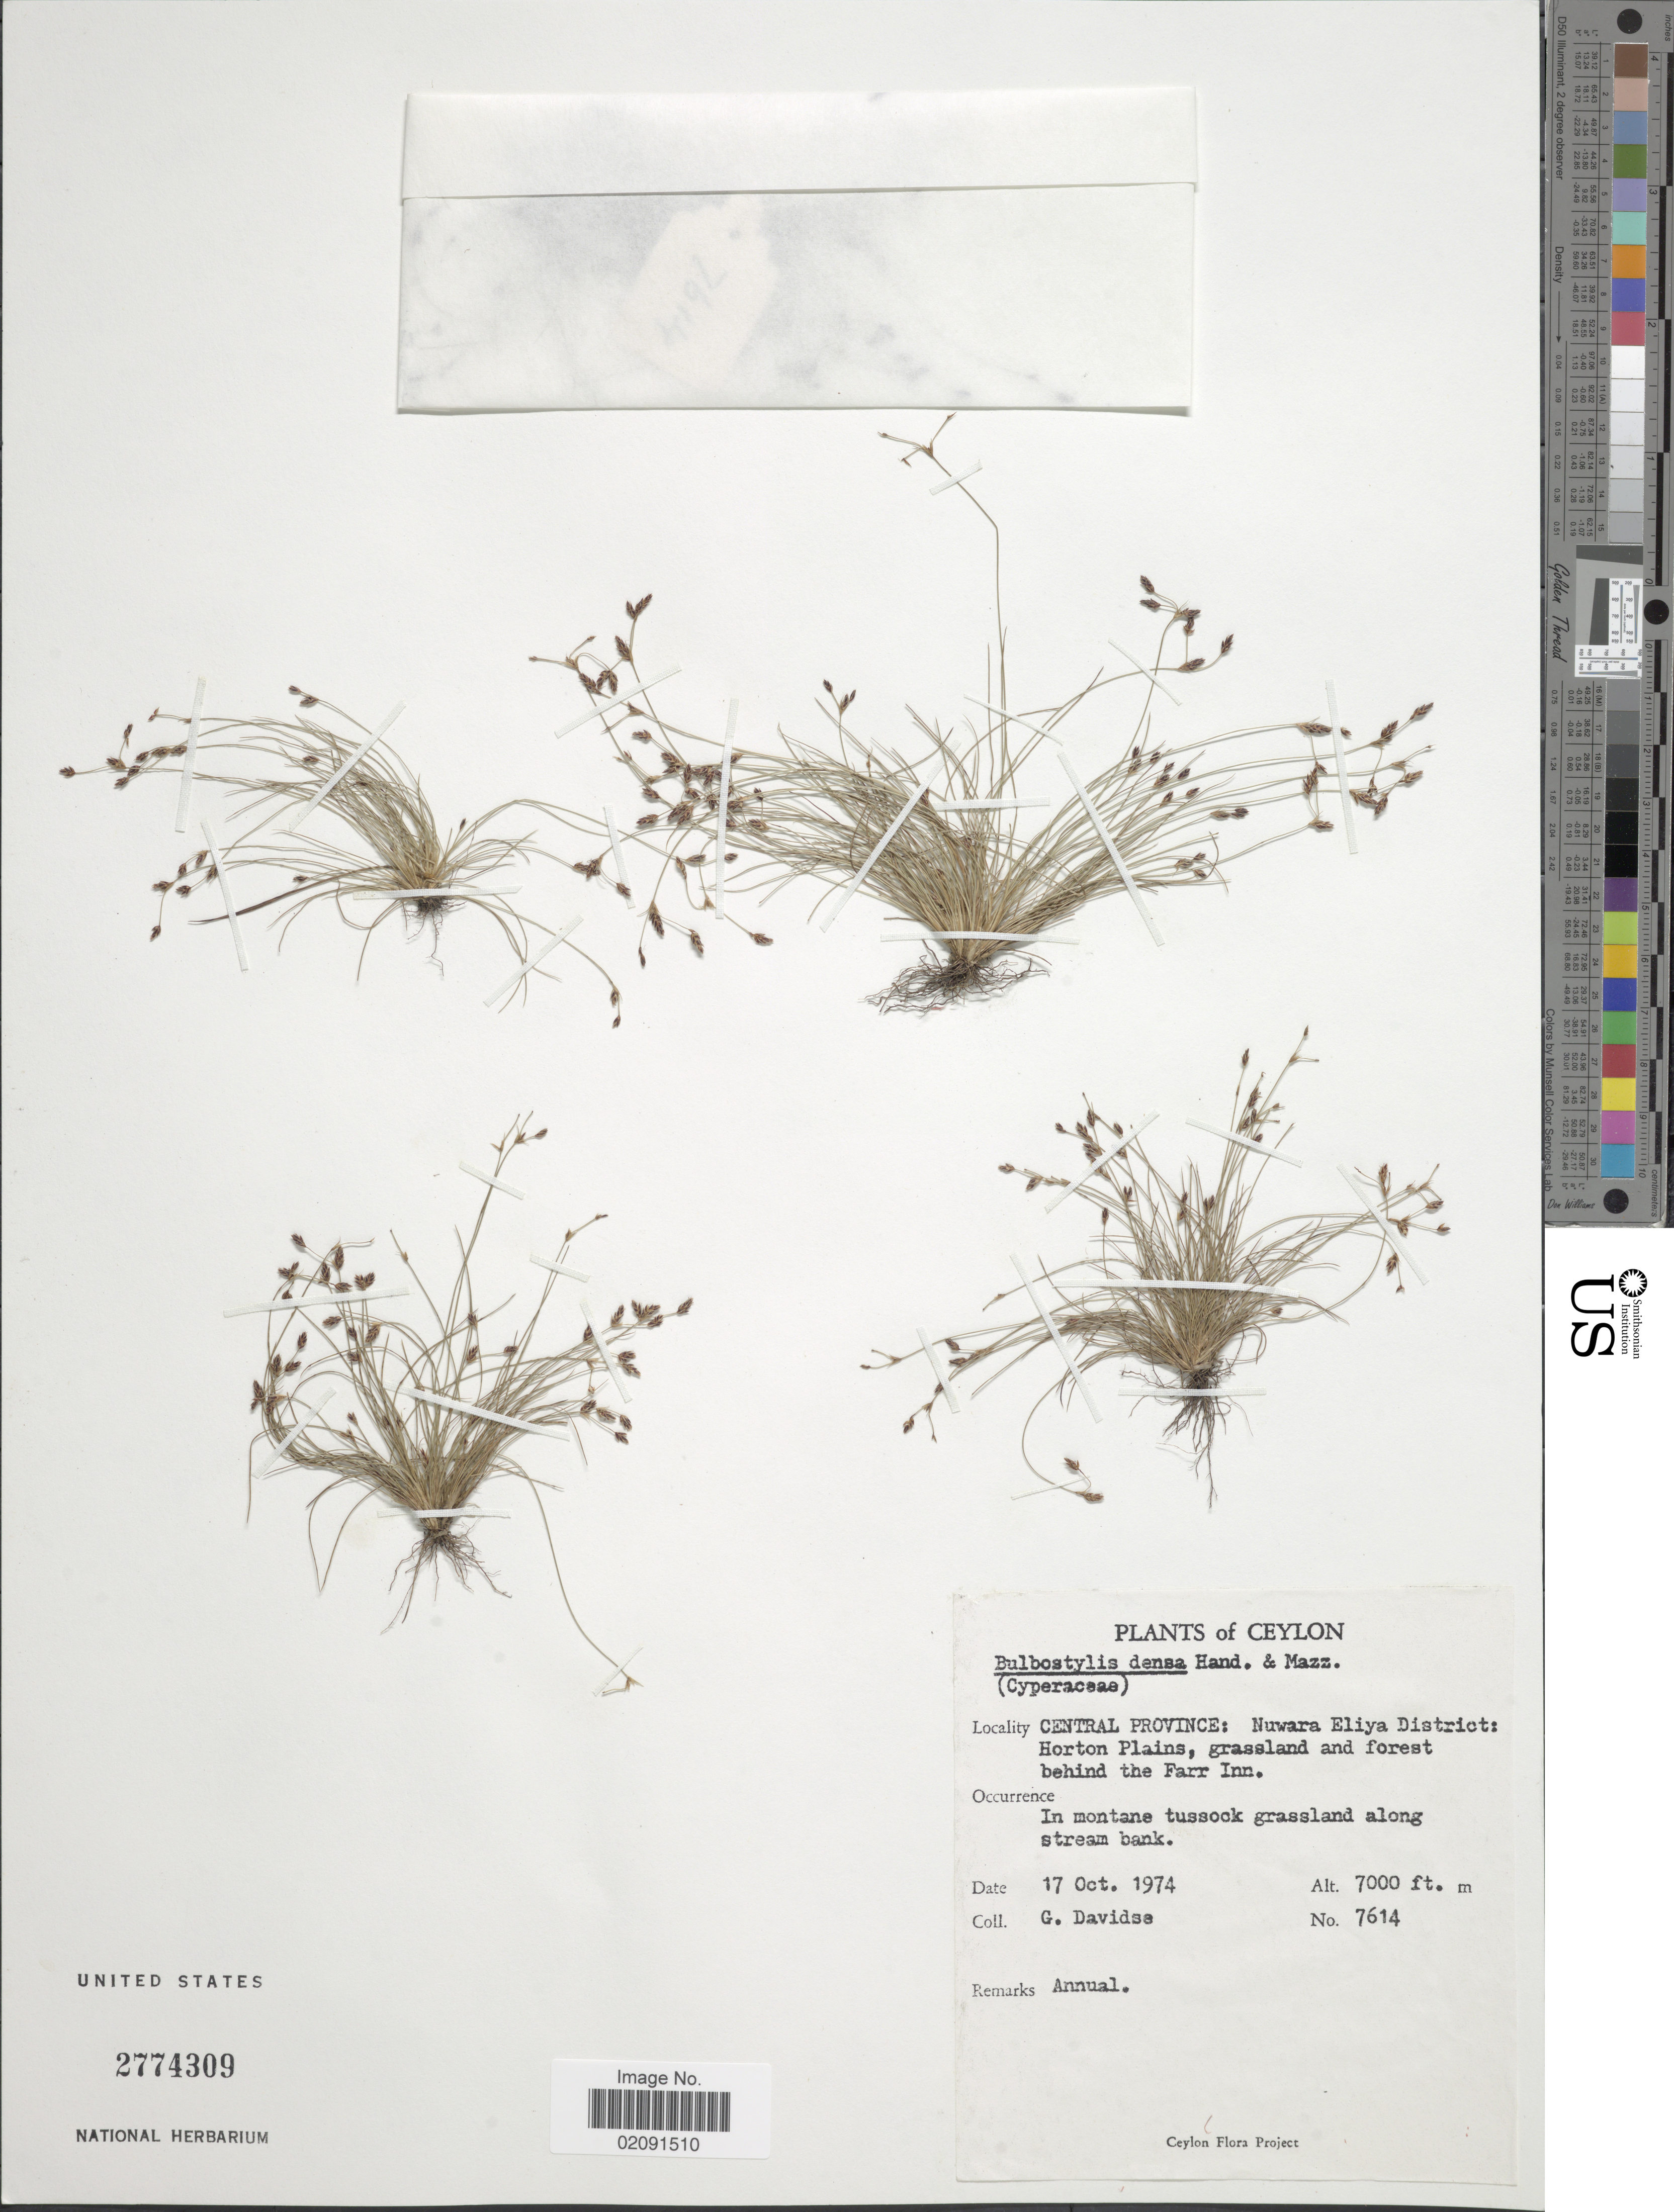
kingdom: Plantae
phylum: Tracheophyta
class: Liliopsida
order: Poales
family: Cyperaceae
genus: Bulbostylis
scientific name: Bulbostylis densa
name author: (Wall.) Hand.-Mazz.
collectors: G. Davidse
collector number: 7614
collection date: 1974-10-17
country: Sri Lanka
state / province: Central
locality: Nuwara Eliya District: Horton Plains, behind the Farr Inn, along stream bank.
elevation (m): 2134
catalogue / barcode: US 2774309